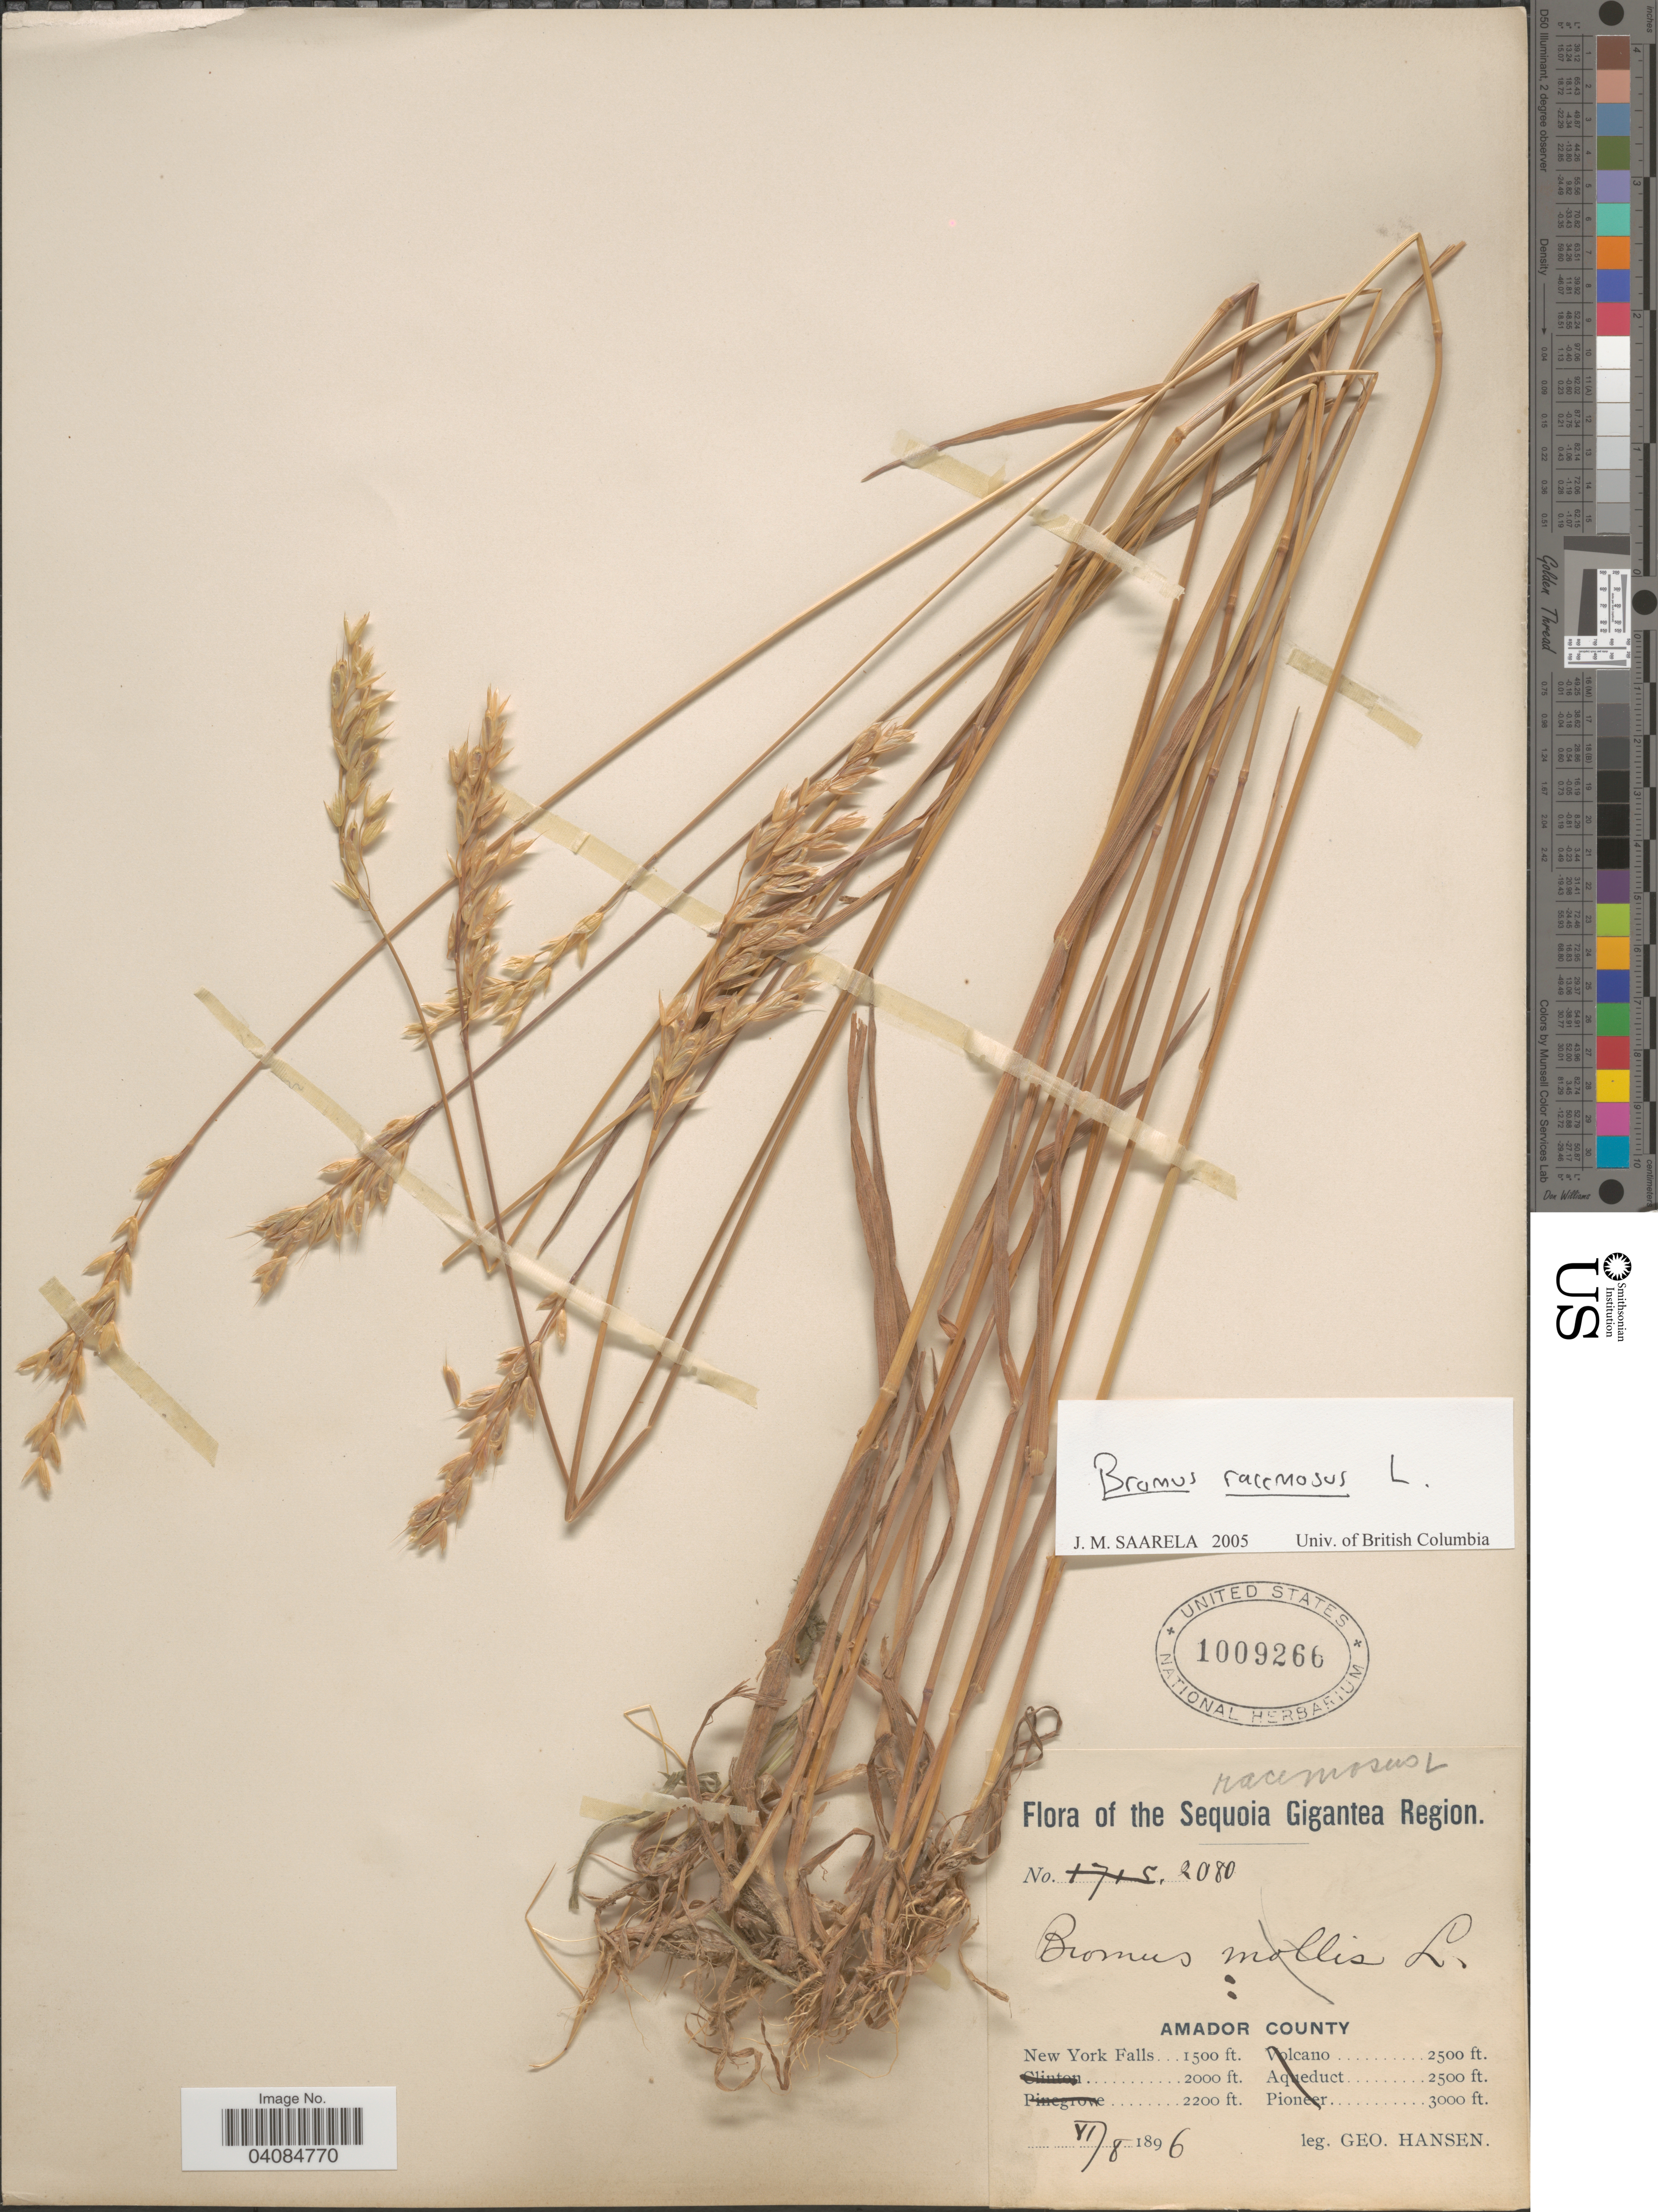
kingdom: Plantae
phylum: Tracheophyta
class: Liliopsida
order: Poales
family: Poaceae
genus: Bromus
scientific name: Bromus racemosus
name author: L.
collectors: G. Hansen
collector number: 2080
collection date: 1896-06-08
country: United States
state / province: California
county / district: Amador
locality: Sequoia Gigantea Region. Amador County. New York Falls.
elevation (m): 457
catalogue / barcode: US 1009266